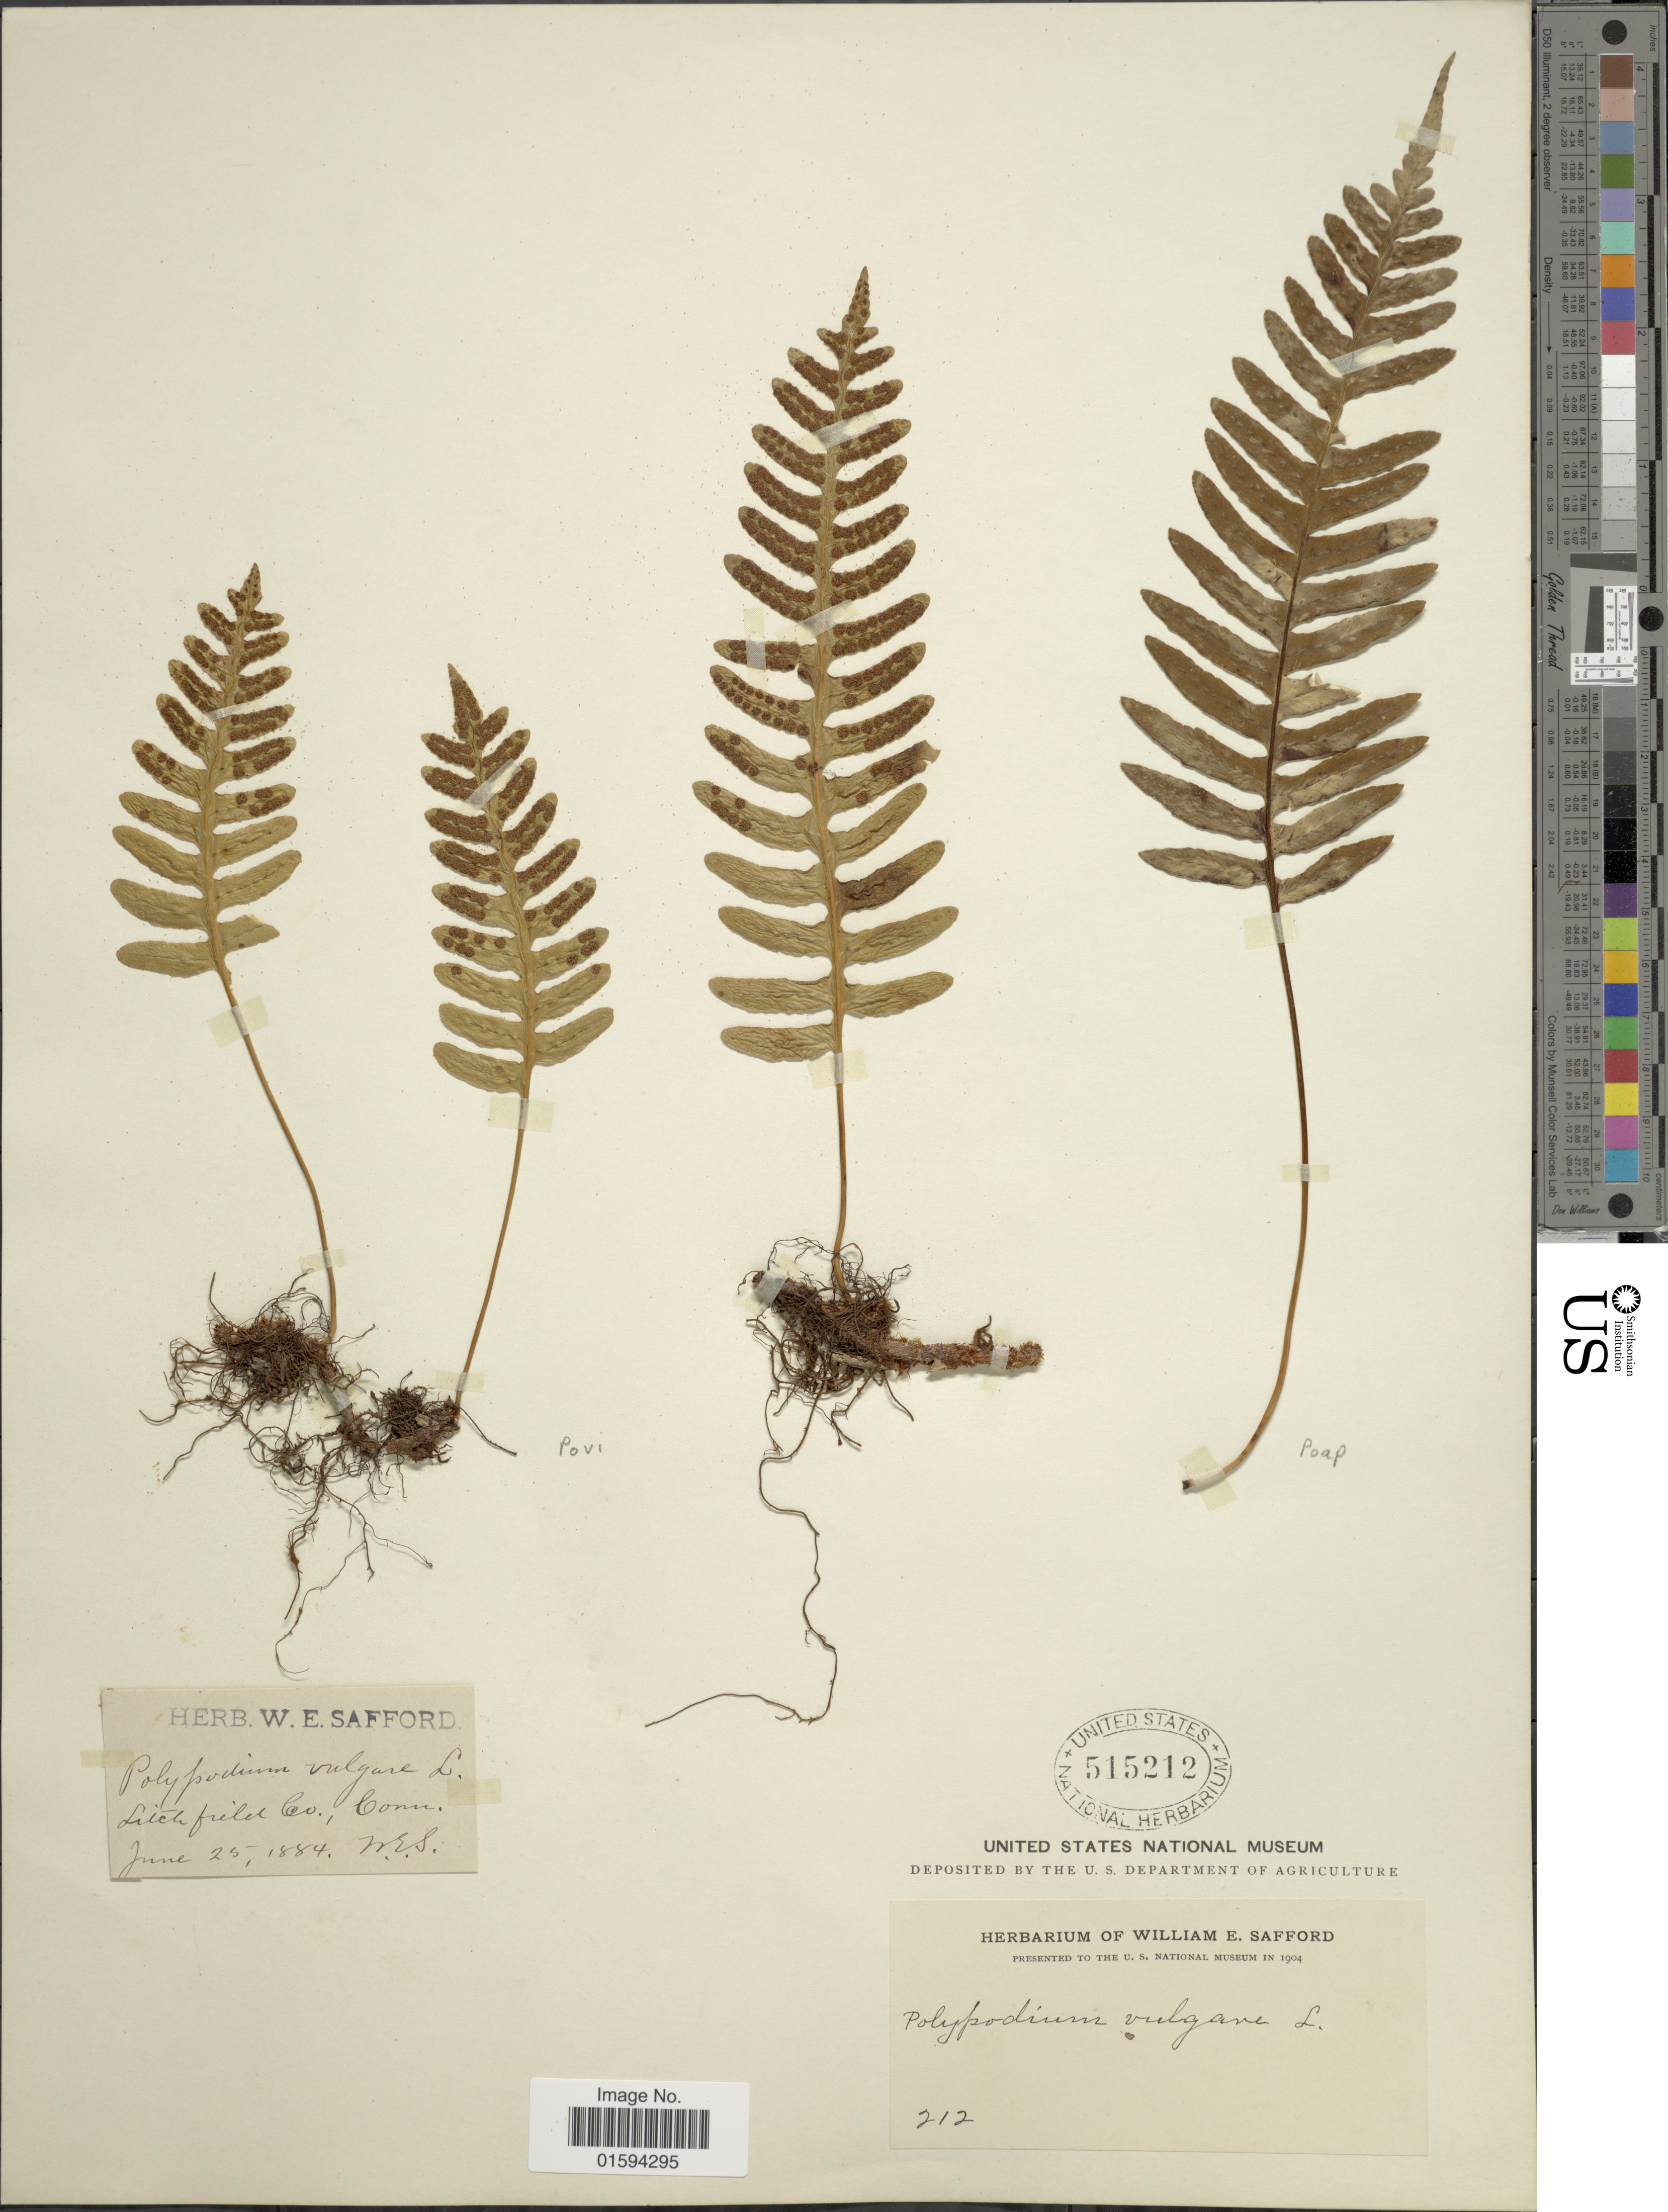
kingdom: Plantae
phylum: Tracheophyta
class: Polypodiopsida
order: Polypodiales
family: Polypodiaceae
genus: Polypodium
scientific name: Polypodium appalachianum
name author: Haufler & Windham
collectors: W. E. Safford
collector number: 212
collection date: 1884-06-25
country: United States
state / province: Connecticut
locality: Litchfield Co.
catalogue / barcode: US 515212